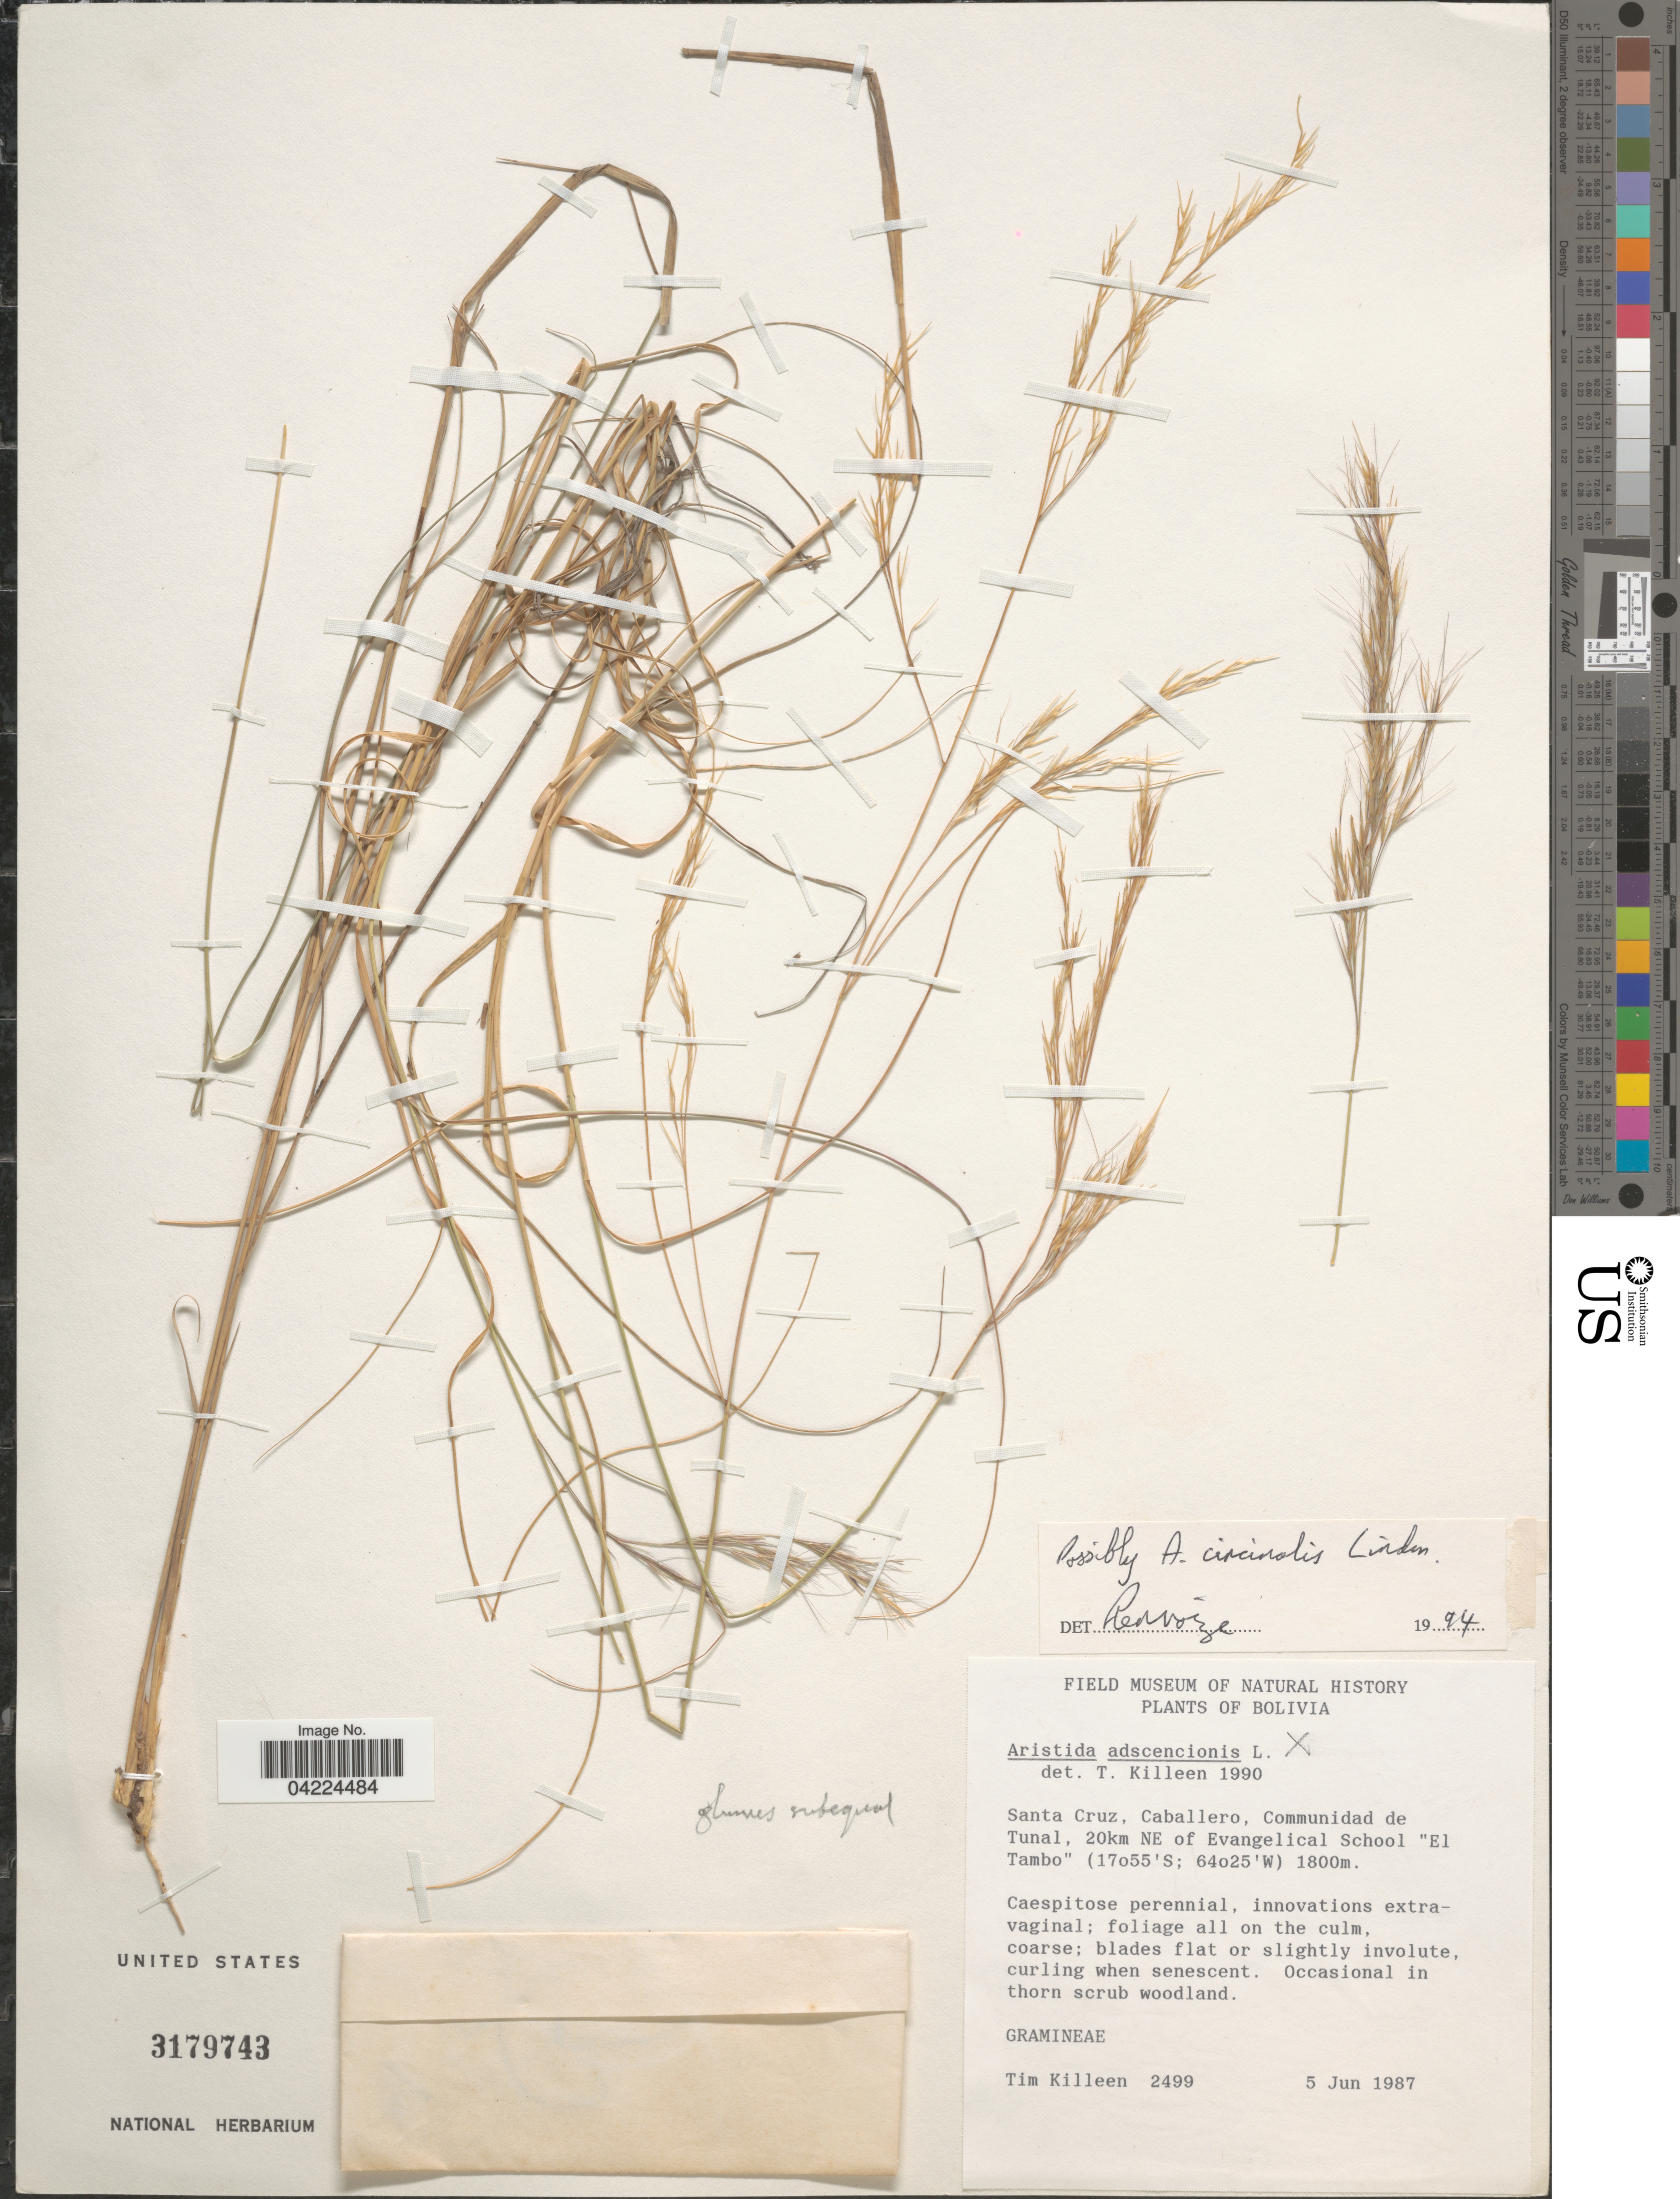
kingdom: Plantae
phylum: Tracheophyta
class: Liliopsida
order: Poales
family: Poaceae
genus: Aristida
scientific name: Aristida circinalis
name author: Lindm.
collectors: T. J. Killeen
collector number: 2499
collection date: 1987-06-05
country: Bolivia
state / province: Santa Cruz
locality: Caballero, Communidad de Tunal, 20km NE of Evangelical School "El Tambo".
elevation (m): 1800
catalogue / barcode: US 3179743